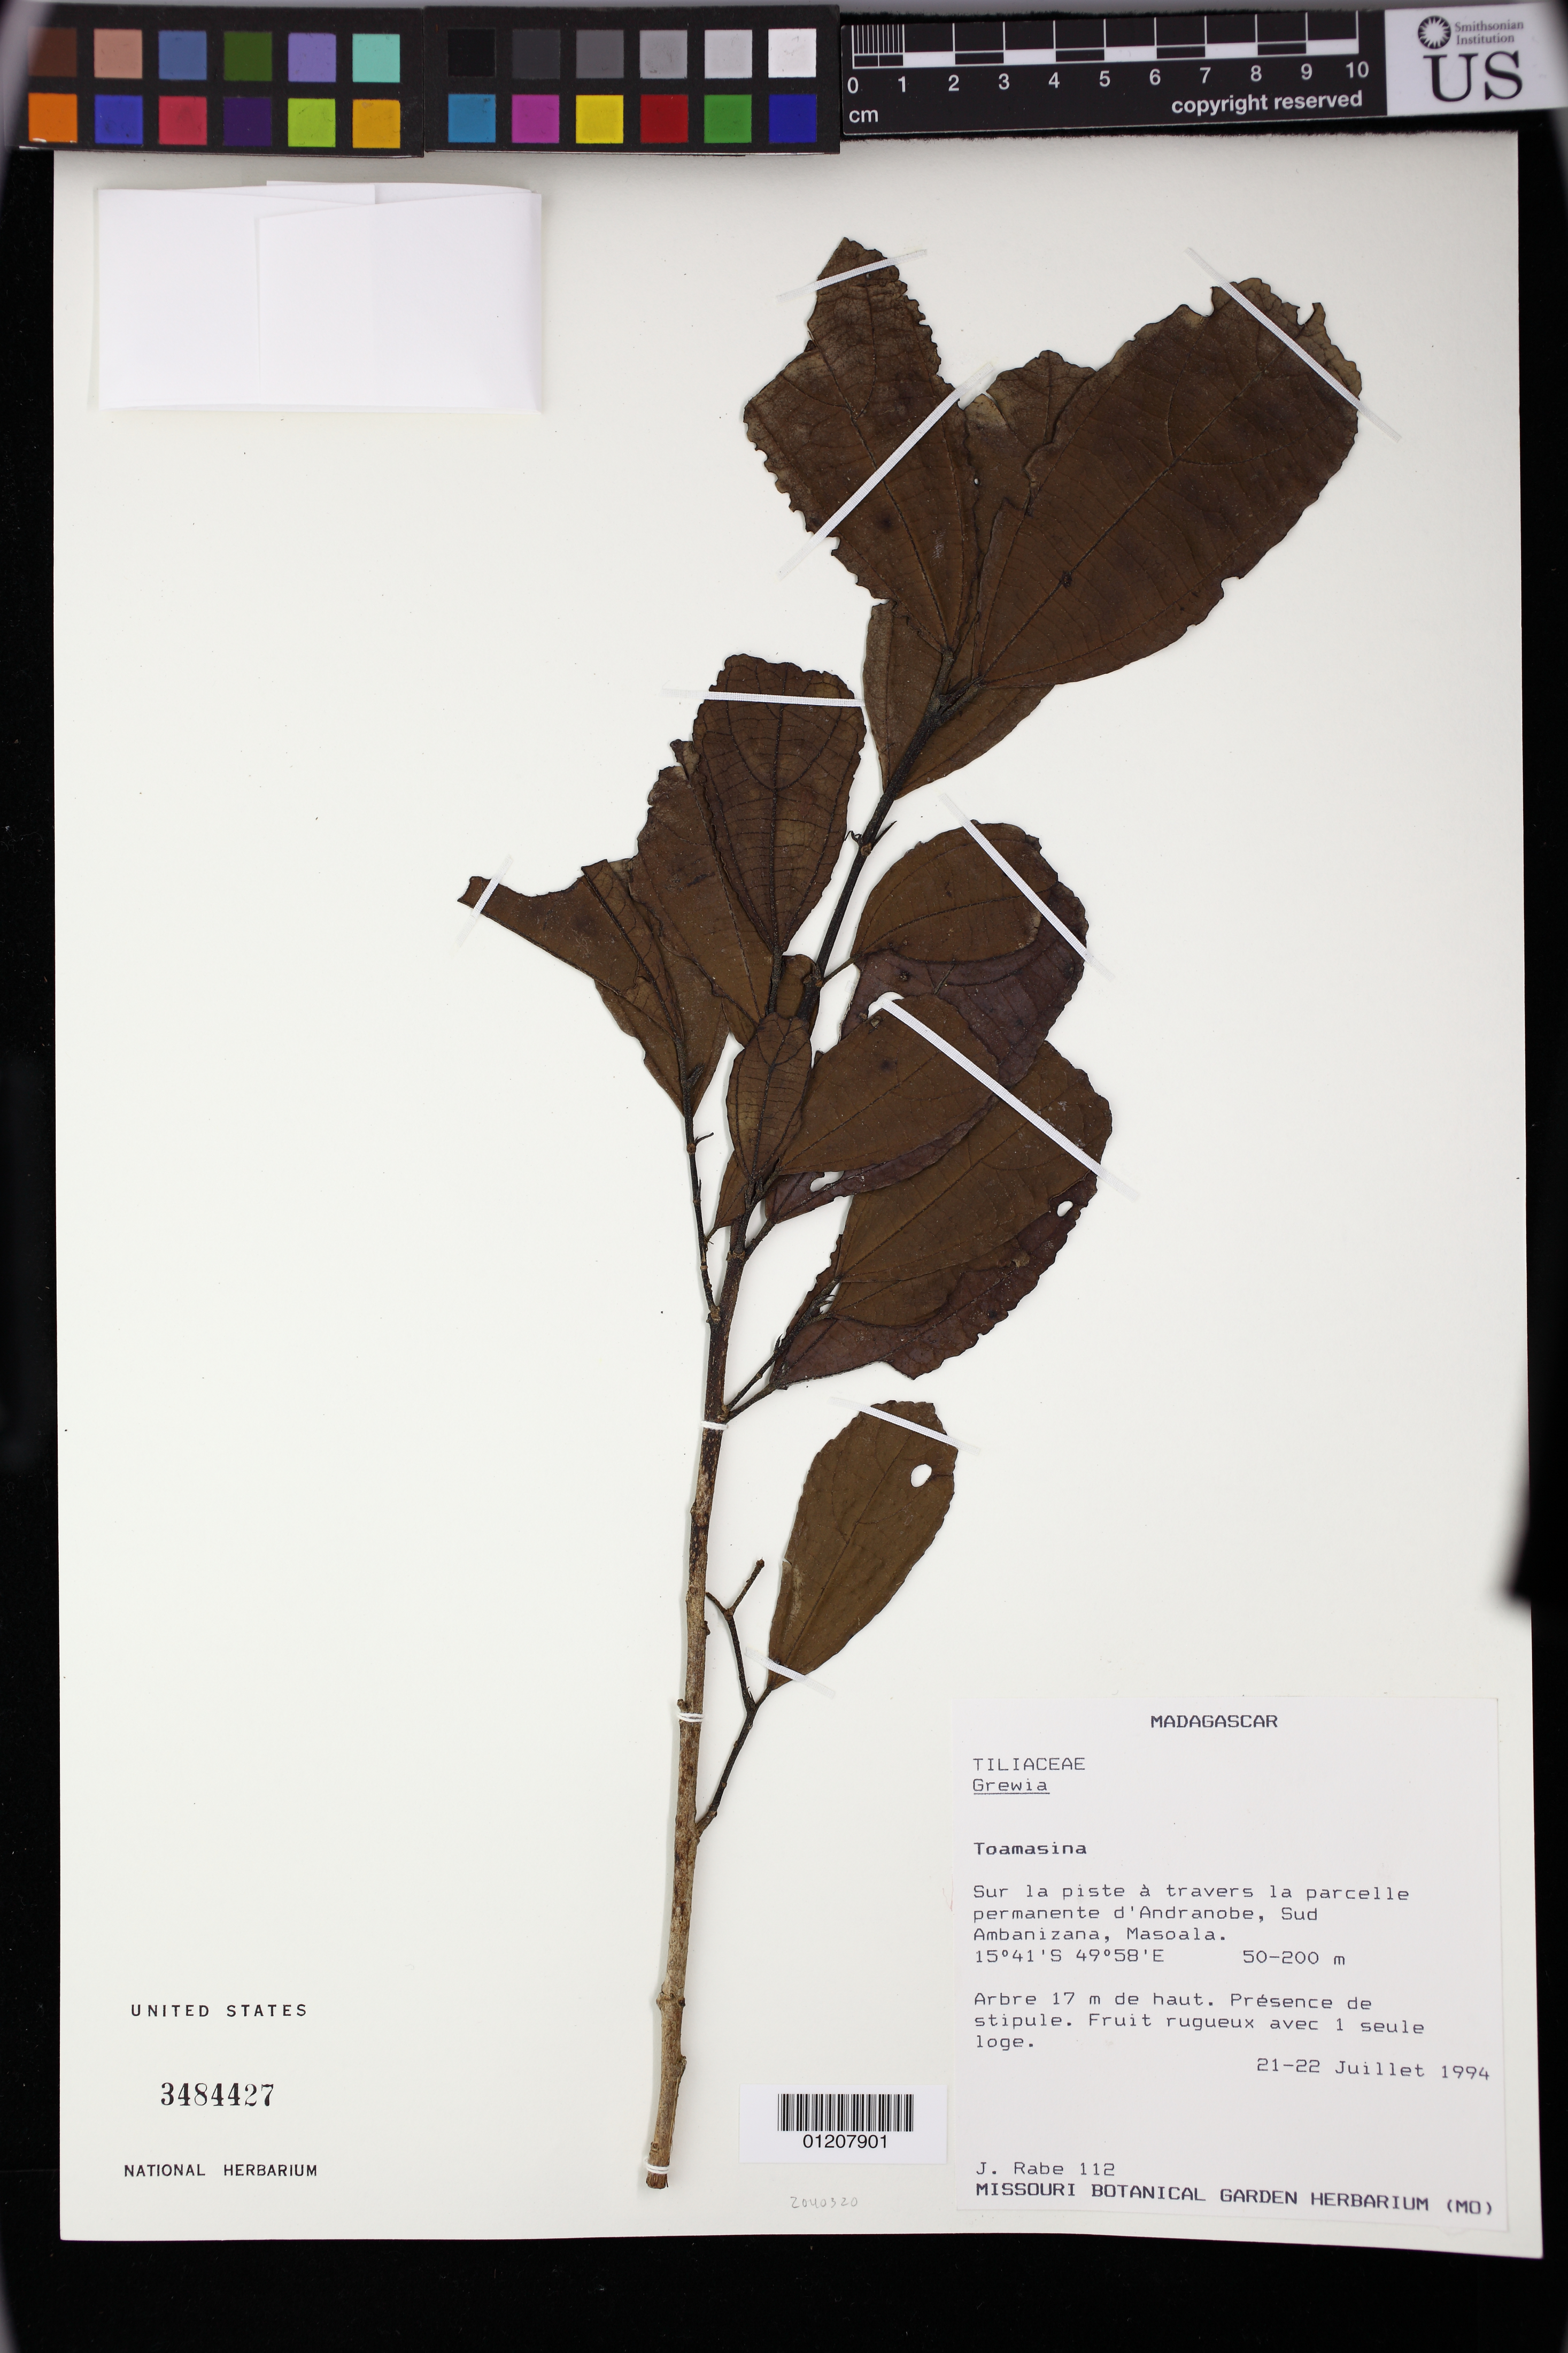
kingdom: Plantae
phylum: Tracheophyta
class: Magnoliopsida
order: Malvales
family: Malvaceae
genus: Grewia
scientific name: Grewia sp.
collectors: J. Rabe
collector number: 112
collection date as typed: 21 Jul 1994 to 22 Jul 1994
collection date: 1994-07-21/1994-07-22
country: Madagascar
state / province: Analanjirofo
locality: Toamasina. Sur la piste travers la parcelle permanente d'Andranobe, Sud Ambanizana, Masoala.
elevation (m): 50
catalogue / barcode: US 3484427